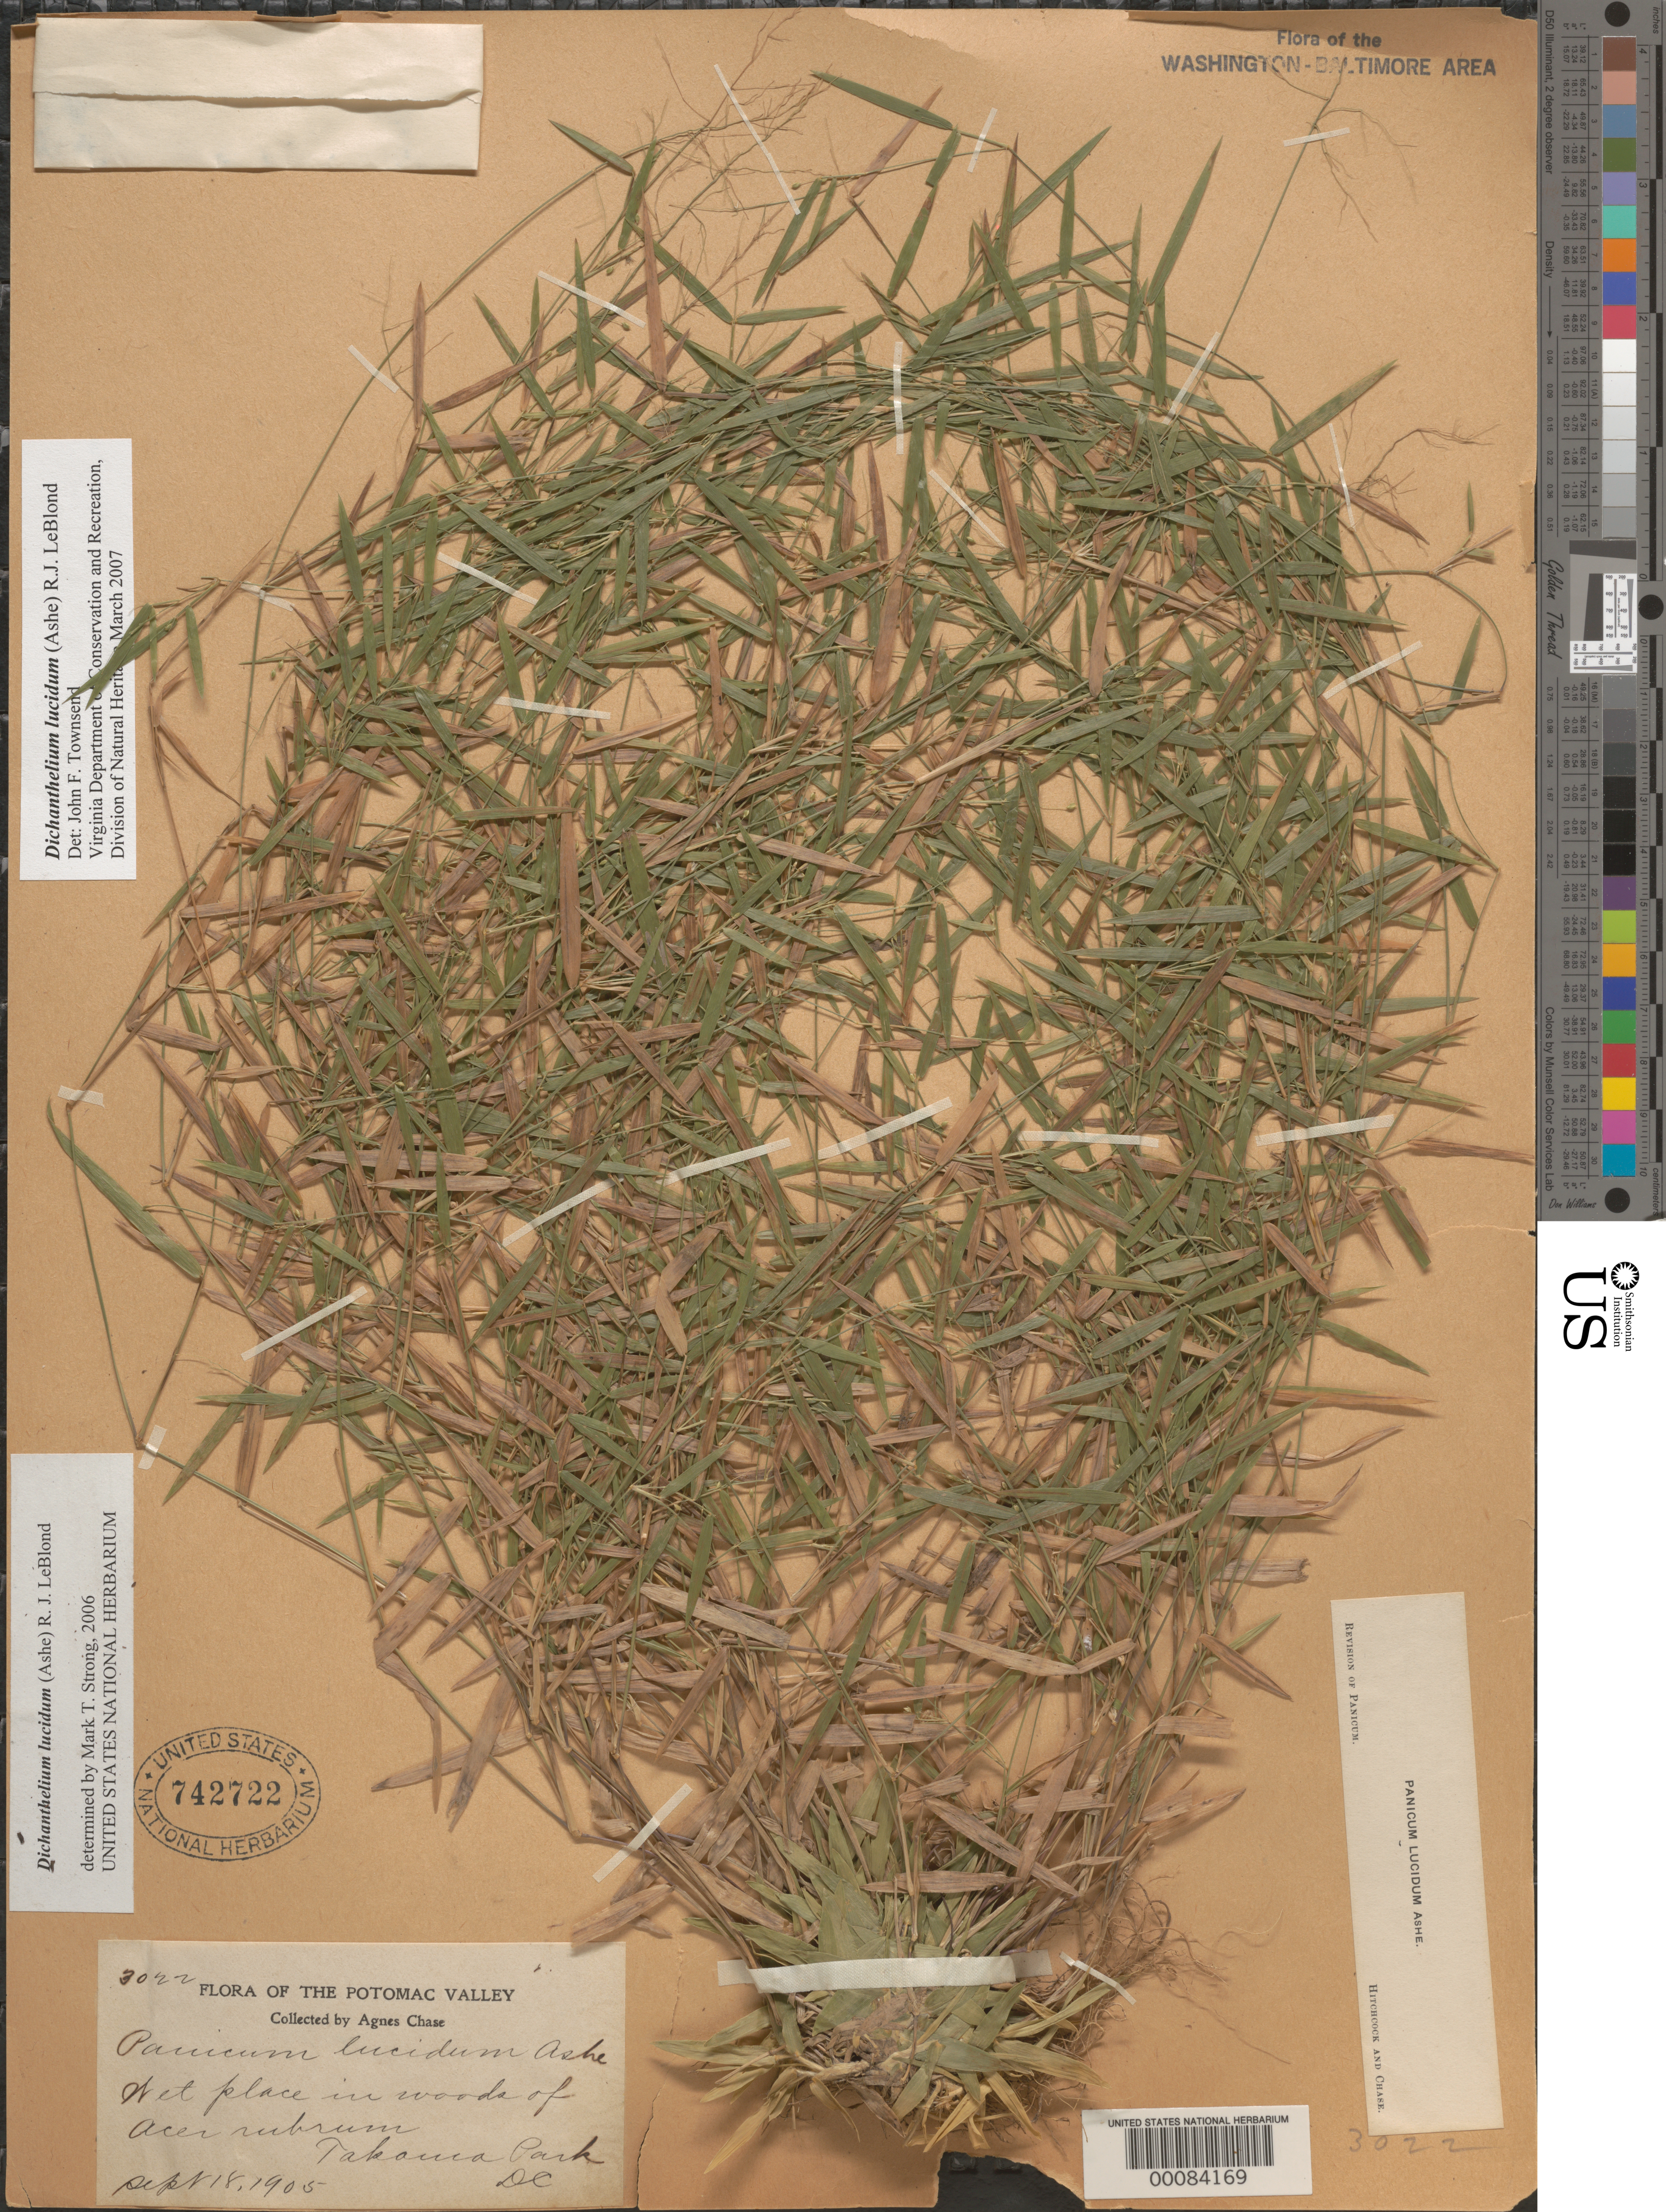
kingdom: Plantae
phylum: Tracheophyta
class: Liliopsida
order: Poales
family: Poaceae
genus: Dichanthelium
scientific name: Dichanthelium dichotomum var. dichotomum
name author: (L.) Gould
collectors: A. Chase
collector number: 3022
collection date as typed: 18 Sep 1905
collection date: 1905-09-18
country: United States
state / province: District of Columbia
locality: Takoma Park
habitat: Wet place in woods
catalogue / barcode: US 742722